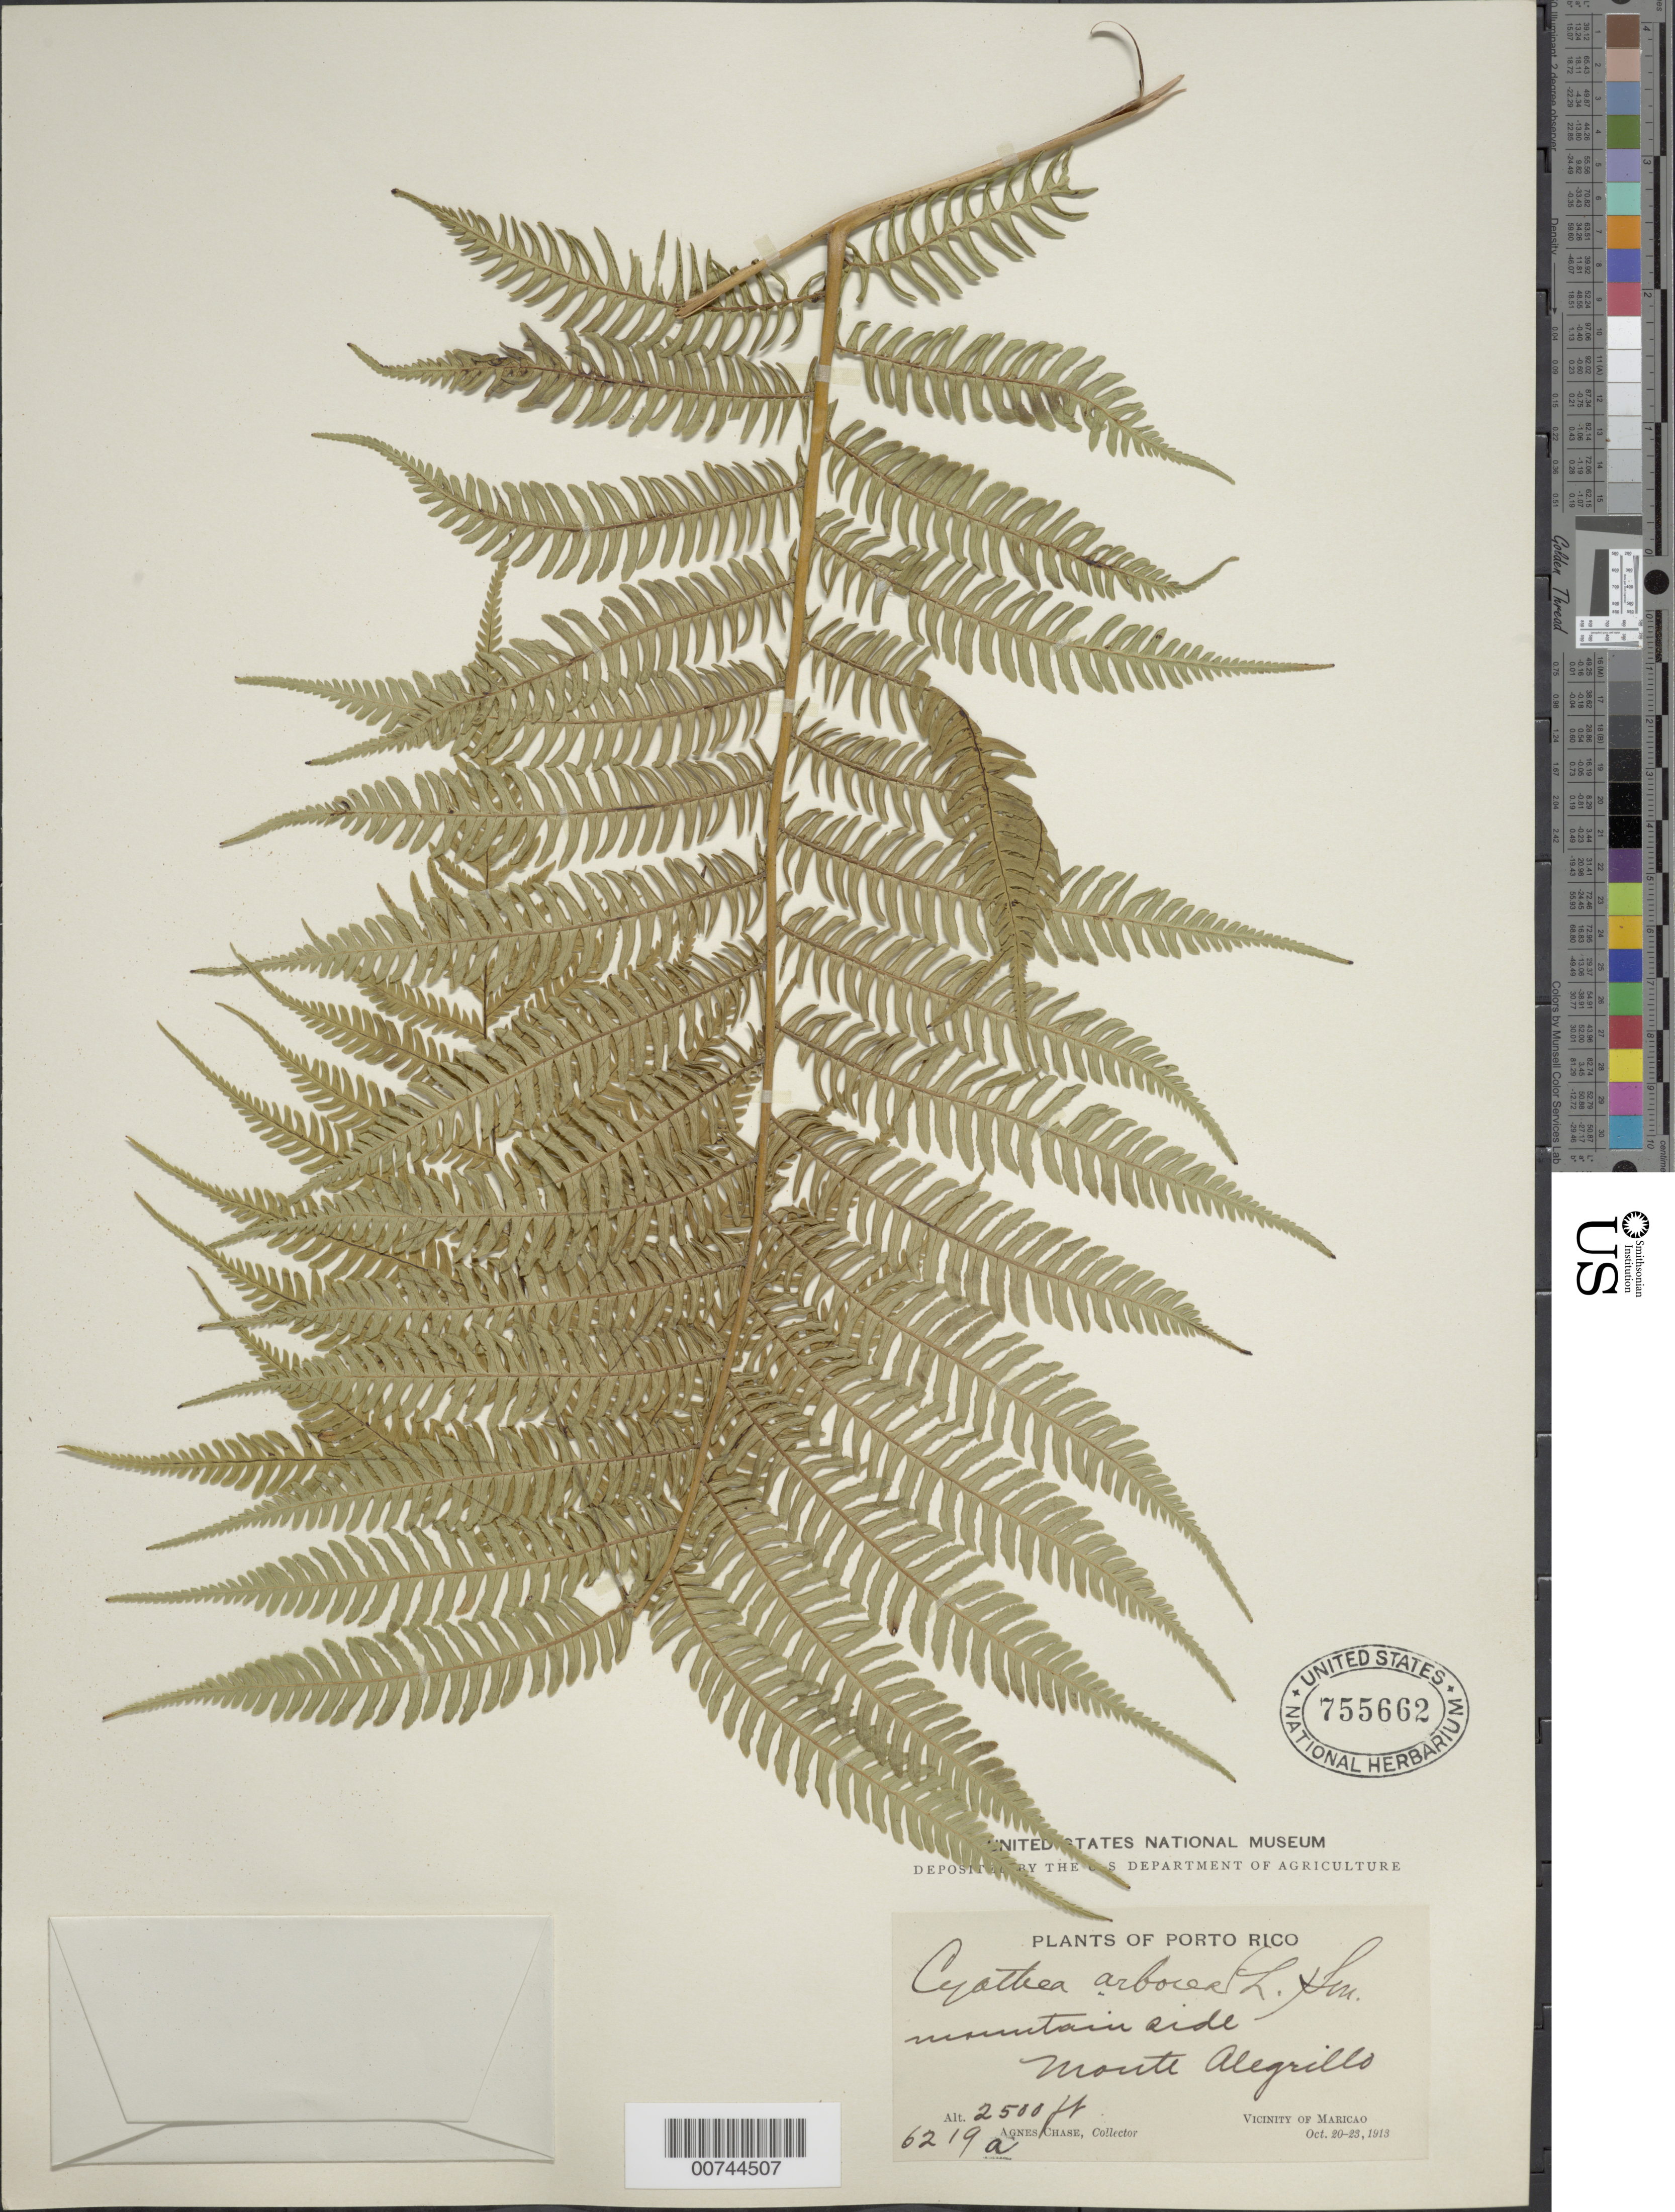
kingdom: Plantae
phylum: Tracheophyta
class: Polypodiopsida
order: Cyatheales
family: Cyatheaceae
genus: Cyathea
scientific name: Cyathea arborea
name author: (L.) Sm.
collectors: A. Chase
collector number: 6219a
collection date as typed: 20 Oct 1913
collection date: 1913-10-20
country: Puerto Rico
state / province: Maricao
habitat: Mountain side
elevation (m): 762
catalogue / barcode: US 755662